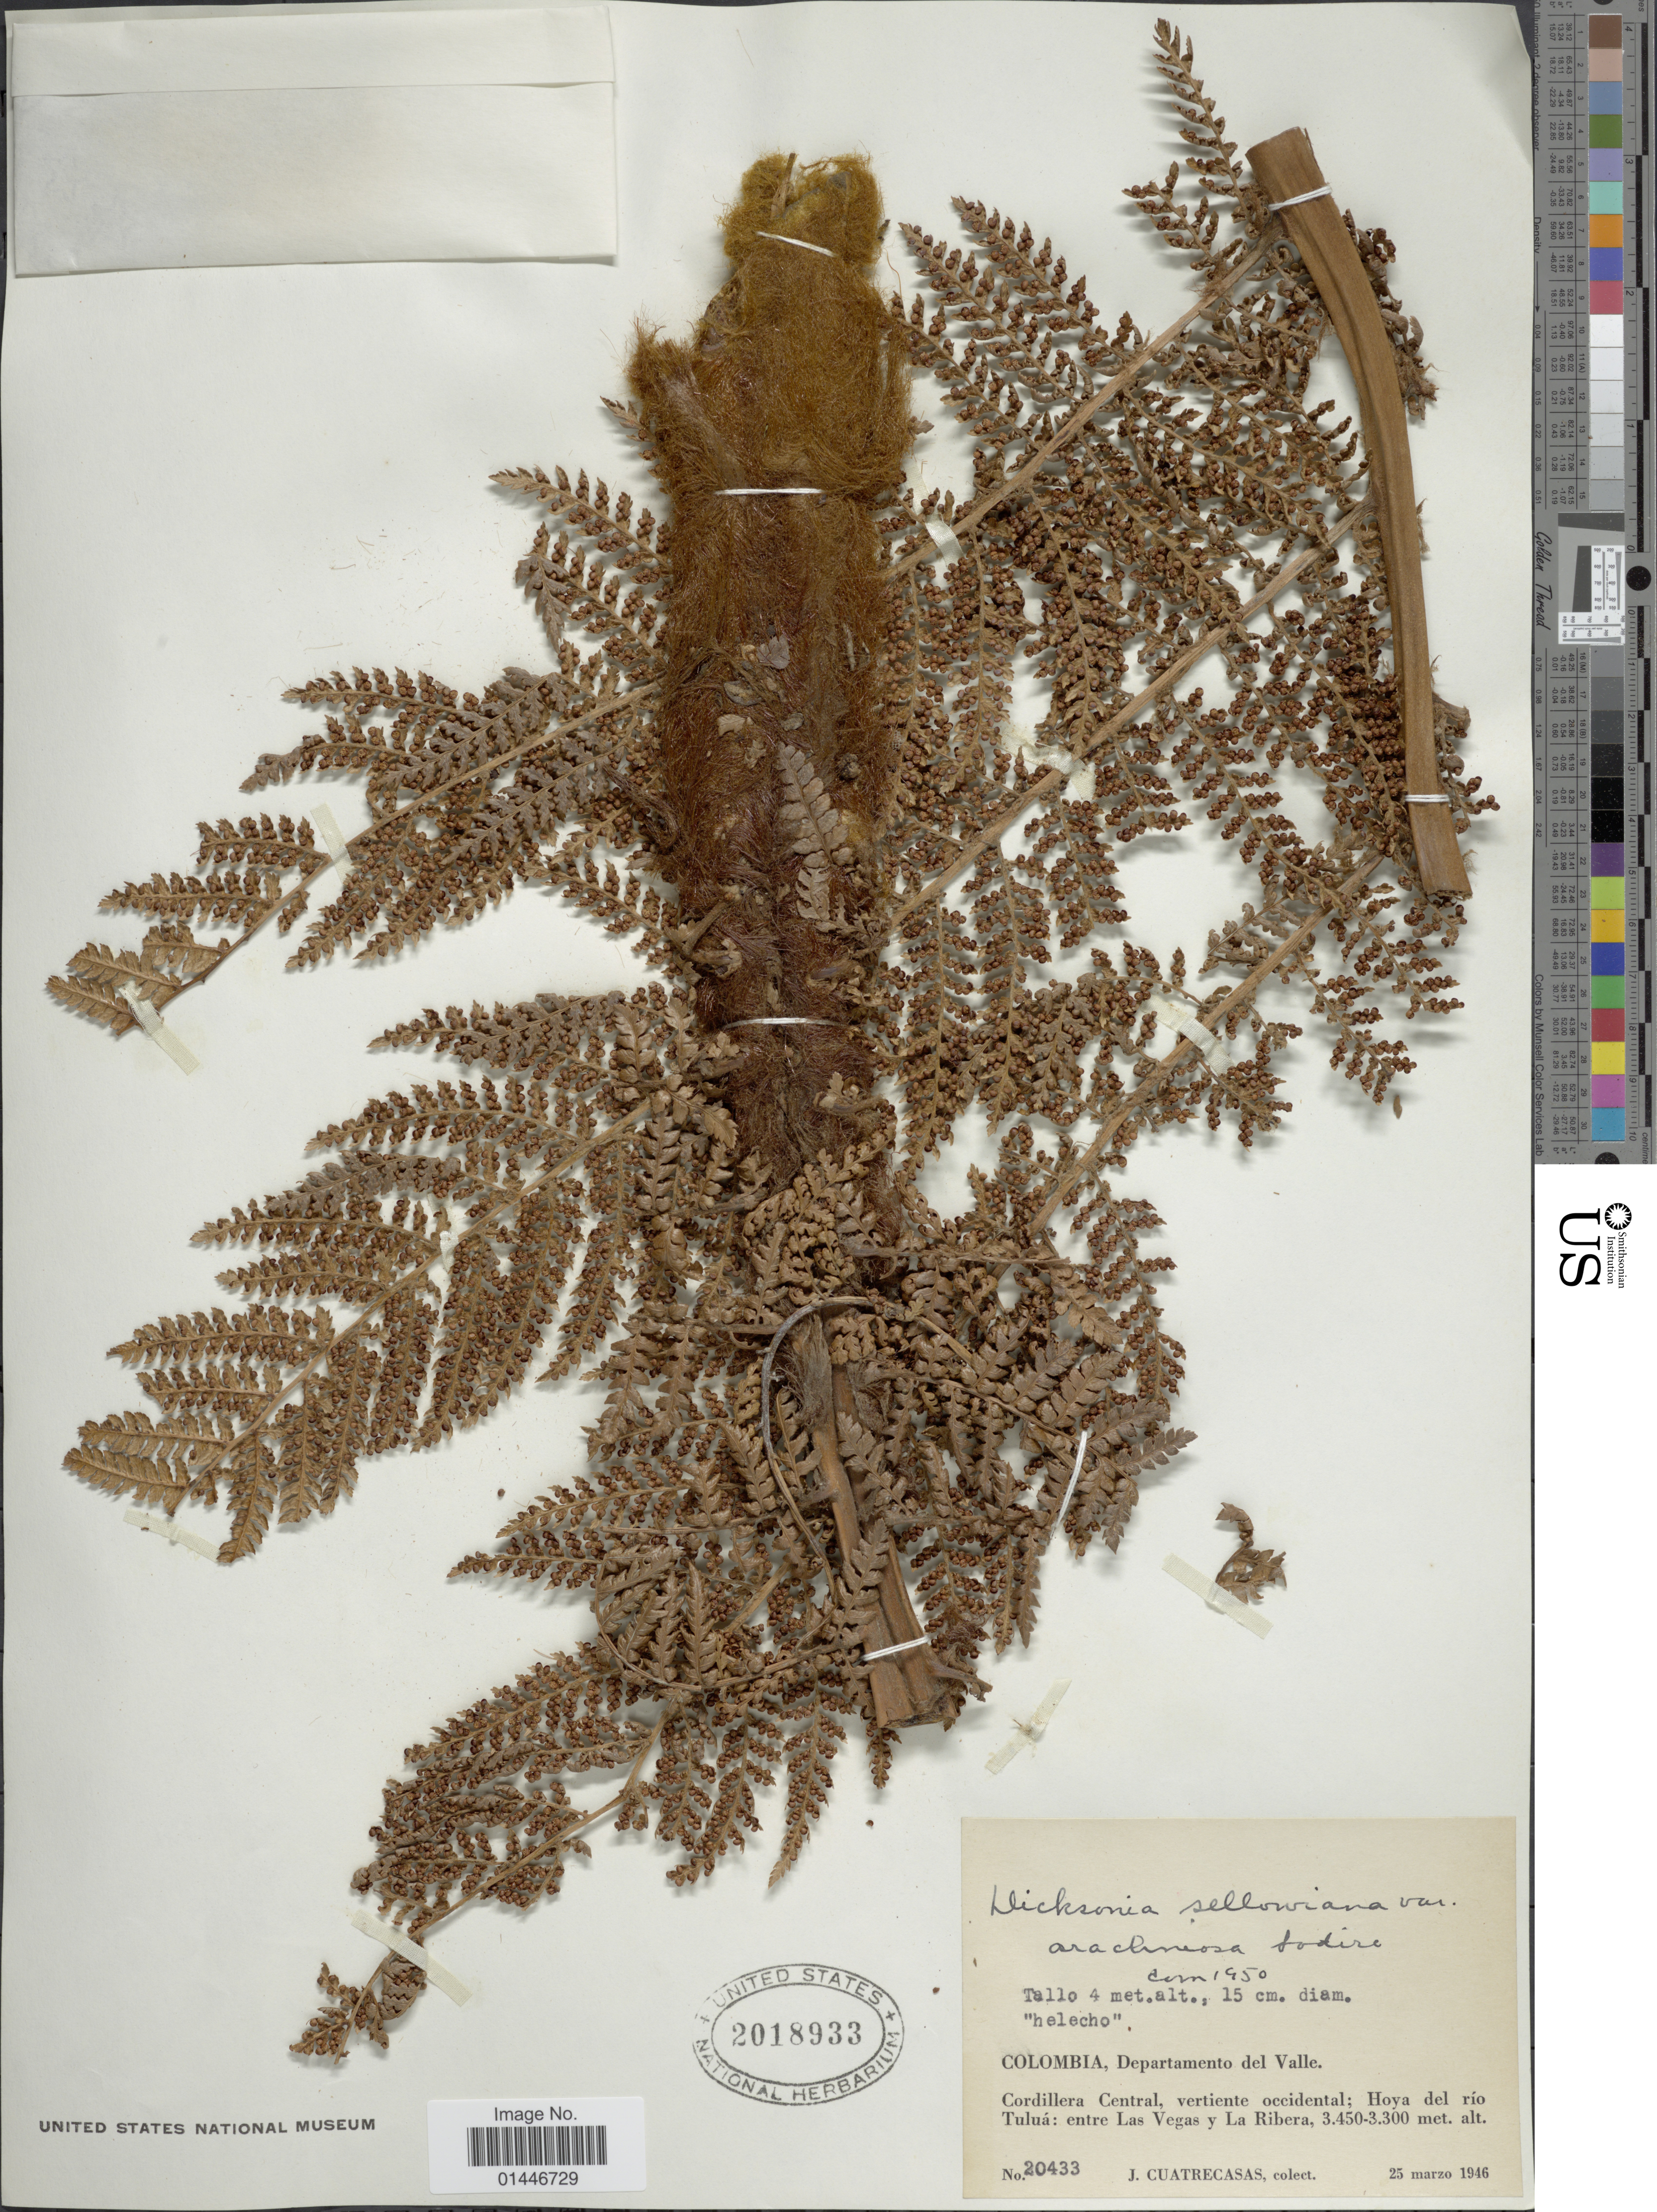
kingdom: Plantae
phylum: Tracheophyta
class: Polypodiopsida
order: Cyatheales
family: Dicksoniaceae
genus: Dicksonia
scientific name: Dicksonia karsteniana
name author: Klotzsch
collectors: J. Cuatrecasas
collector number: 20433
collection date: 1946-03-25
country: Colombia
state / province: Valle del Cauca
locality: Cordillera Central, vertiente occidental, Hoya del Rio Tulua, entre Las Vegas y La Ribera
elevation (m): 3300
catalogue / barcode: US 2018933